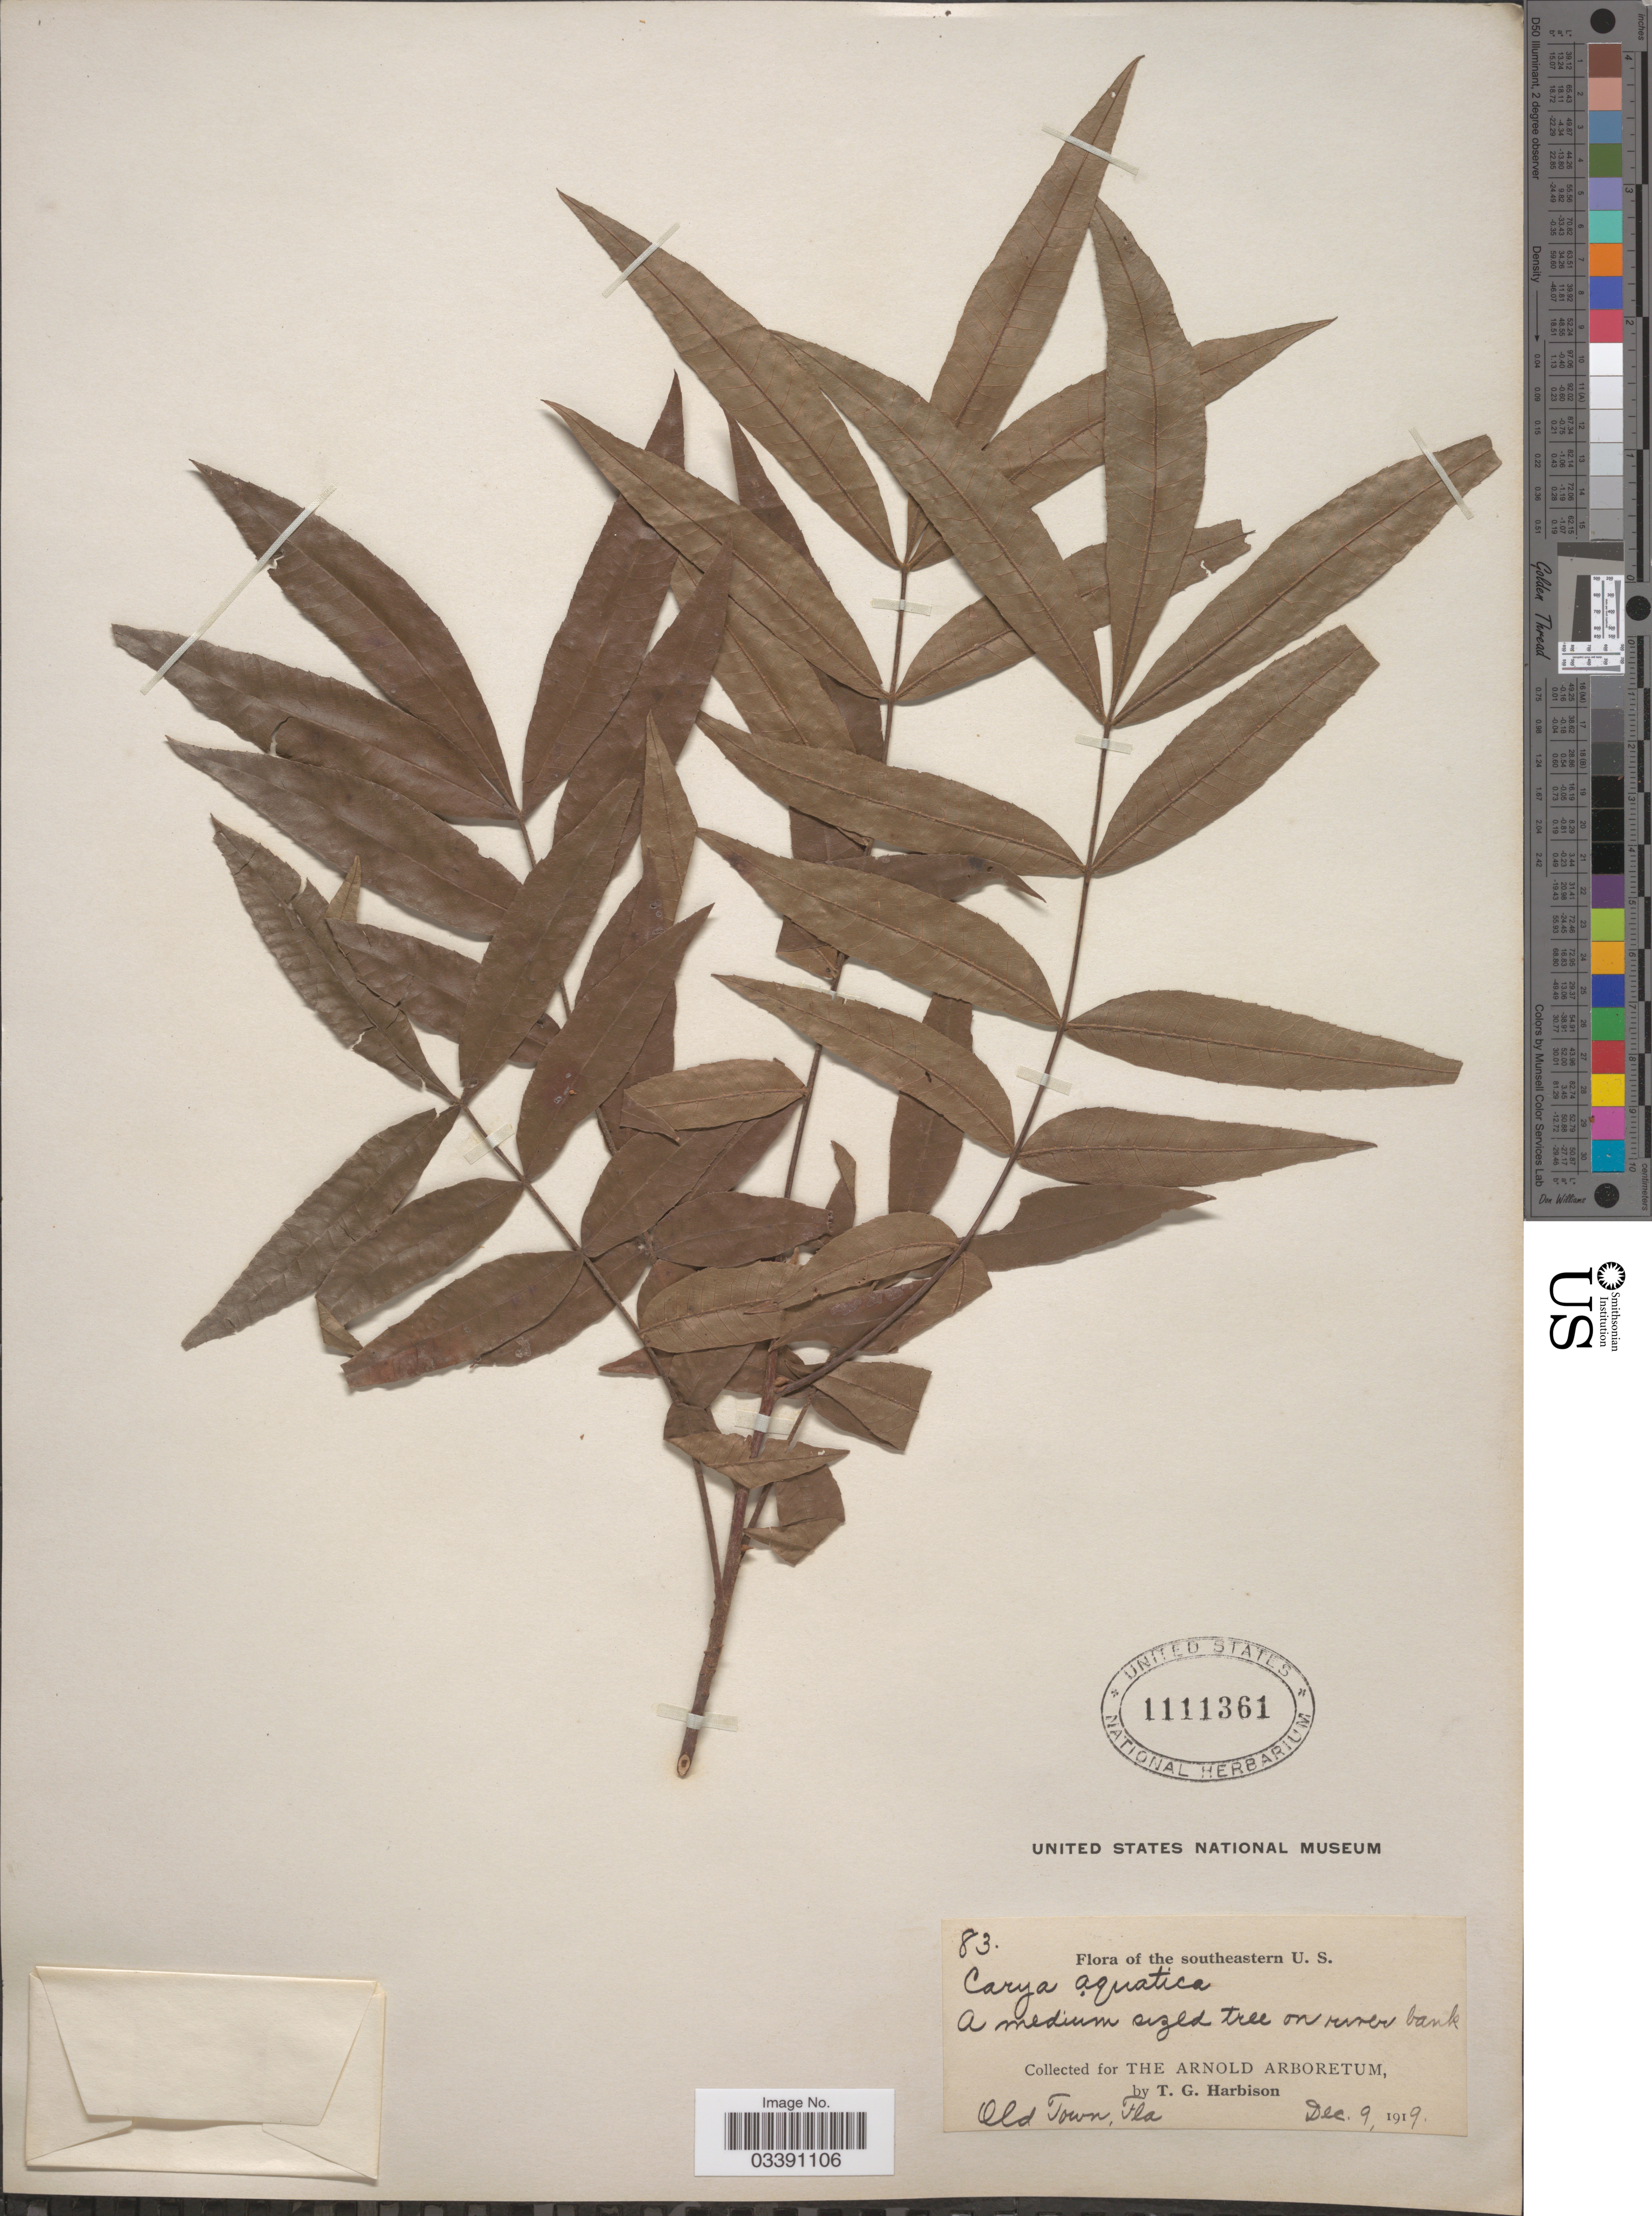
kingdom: Plantae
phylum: Tracheophyta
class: Magnoliopsida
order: Fagales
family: Juglandaceae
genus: Carya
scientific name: Carya aquatica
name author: (F. Michx.) Nutt.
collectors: T. Harbison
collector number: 83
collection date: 1919-12-09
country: United States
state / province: Florida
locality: Old Town.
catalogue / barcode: US 1111361